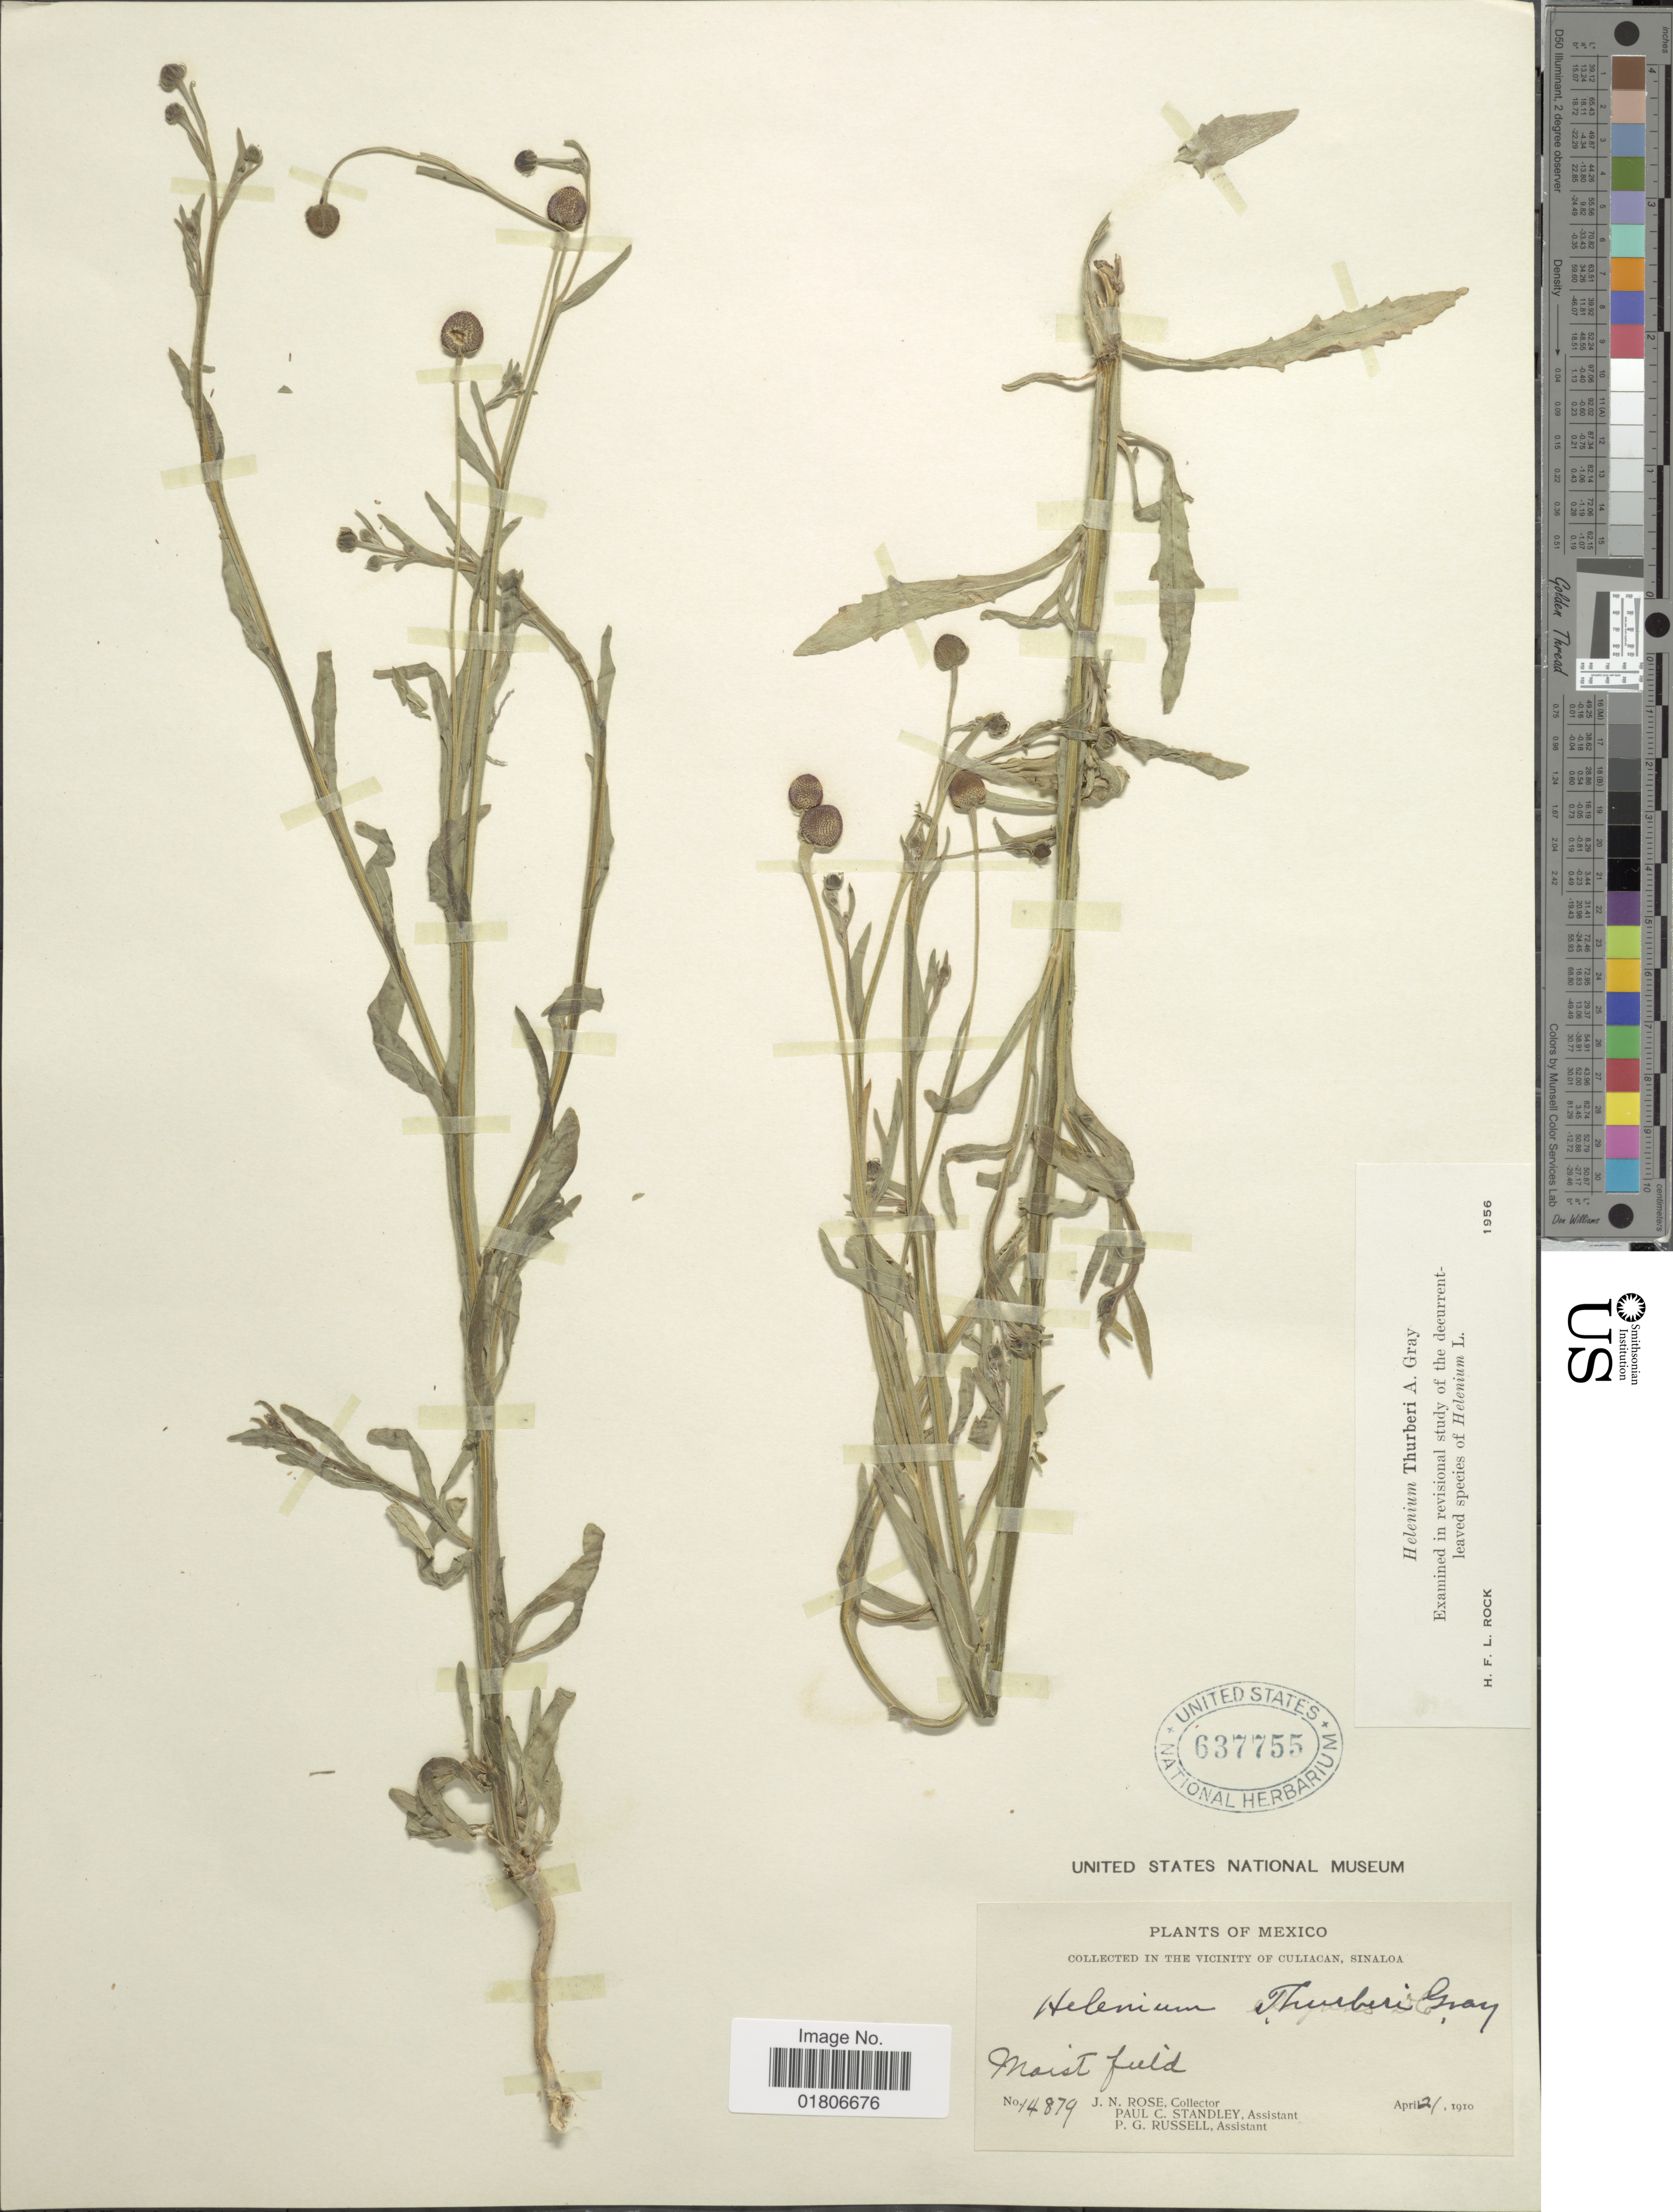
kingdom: Plantae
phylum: Tracheophyta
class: Magnoliopsida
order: Asterales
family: Asteraceae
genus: Helenium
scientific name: Helenium thurberi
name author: A. Gray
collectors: J. N. Rose, P. C. Standley & P. G. Russell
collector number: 14879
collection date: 1910-04-21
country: Mexico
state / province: Sinaloa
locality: Vicinity of Culiacan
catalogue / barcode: US 637755